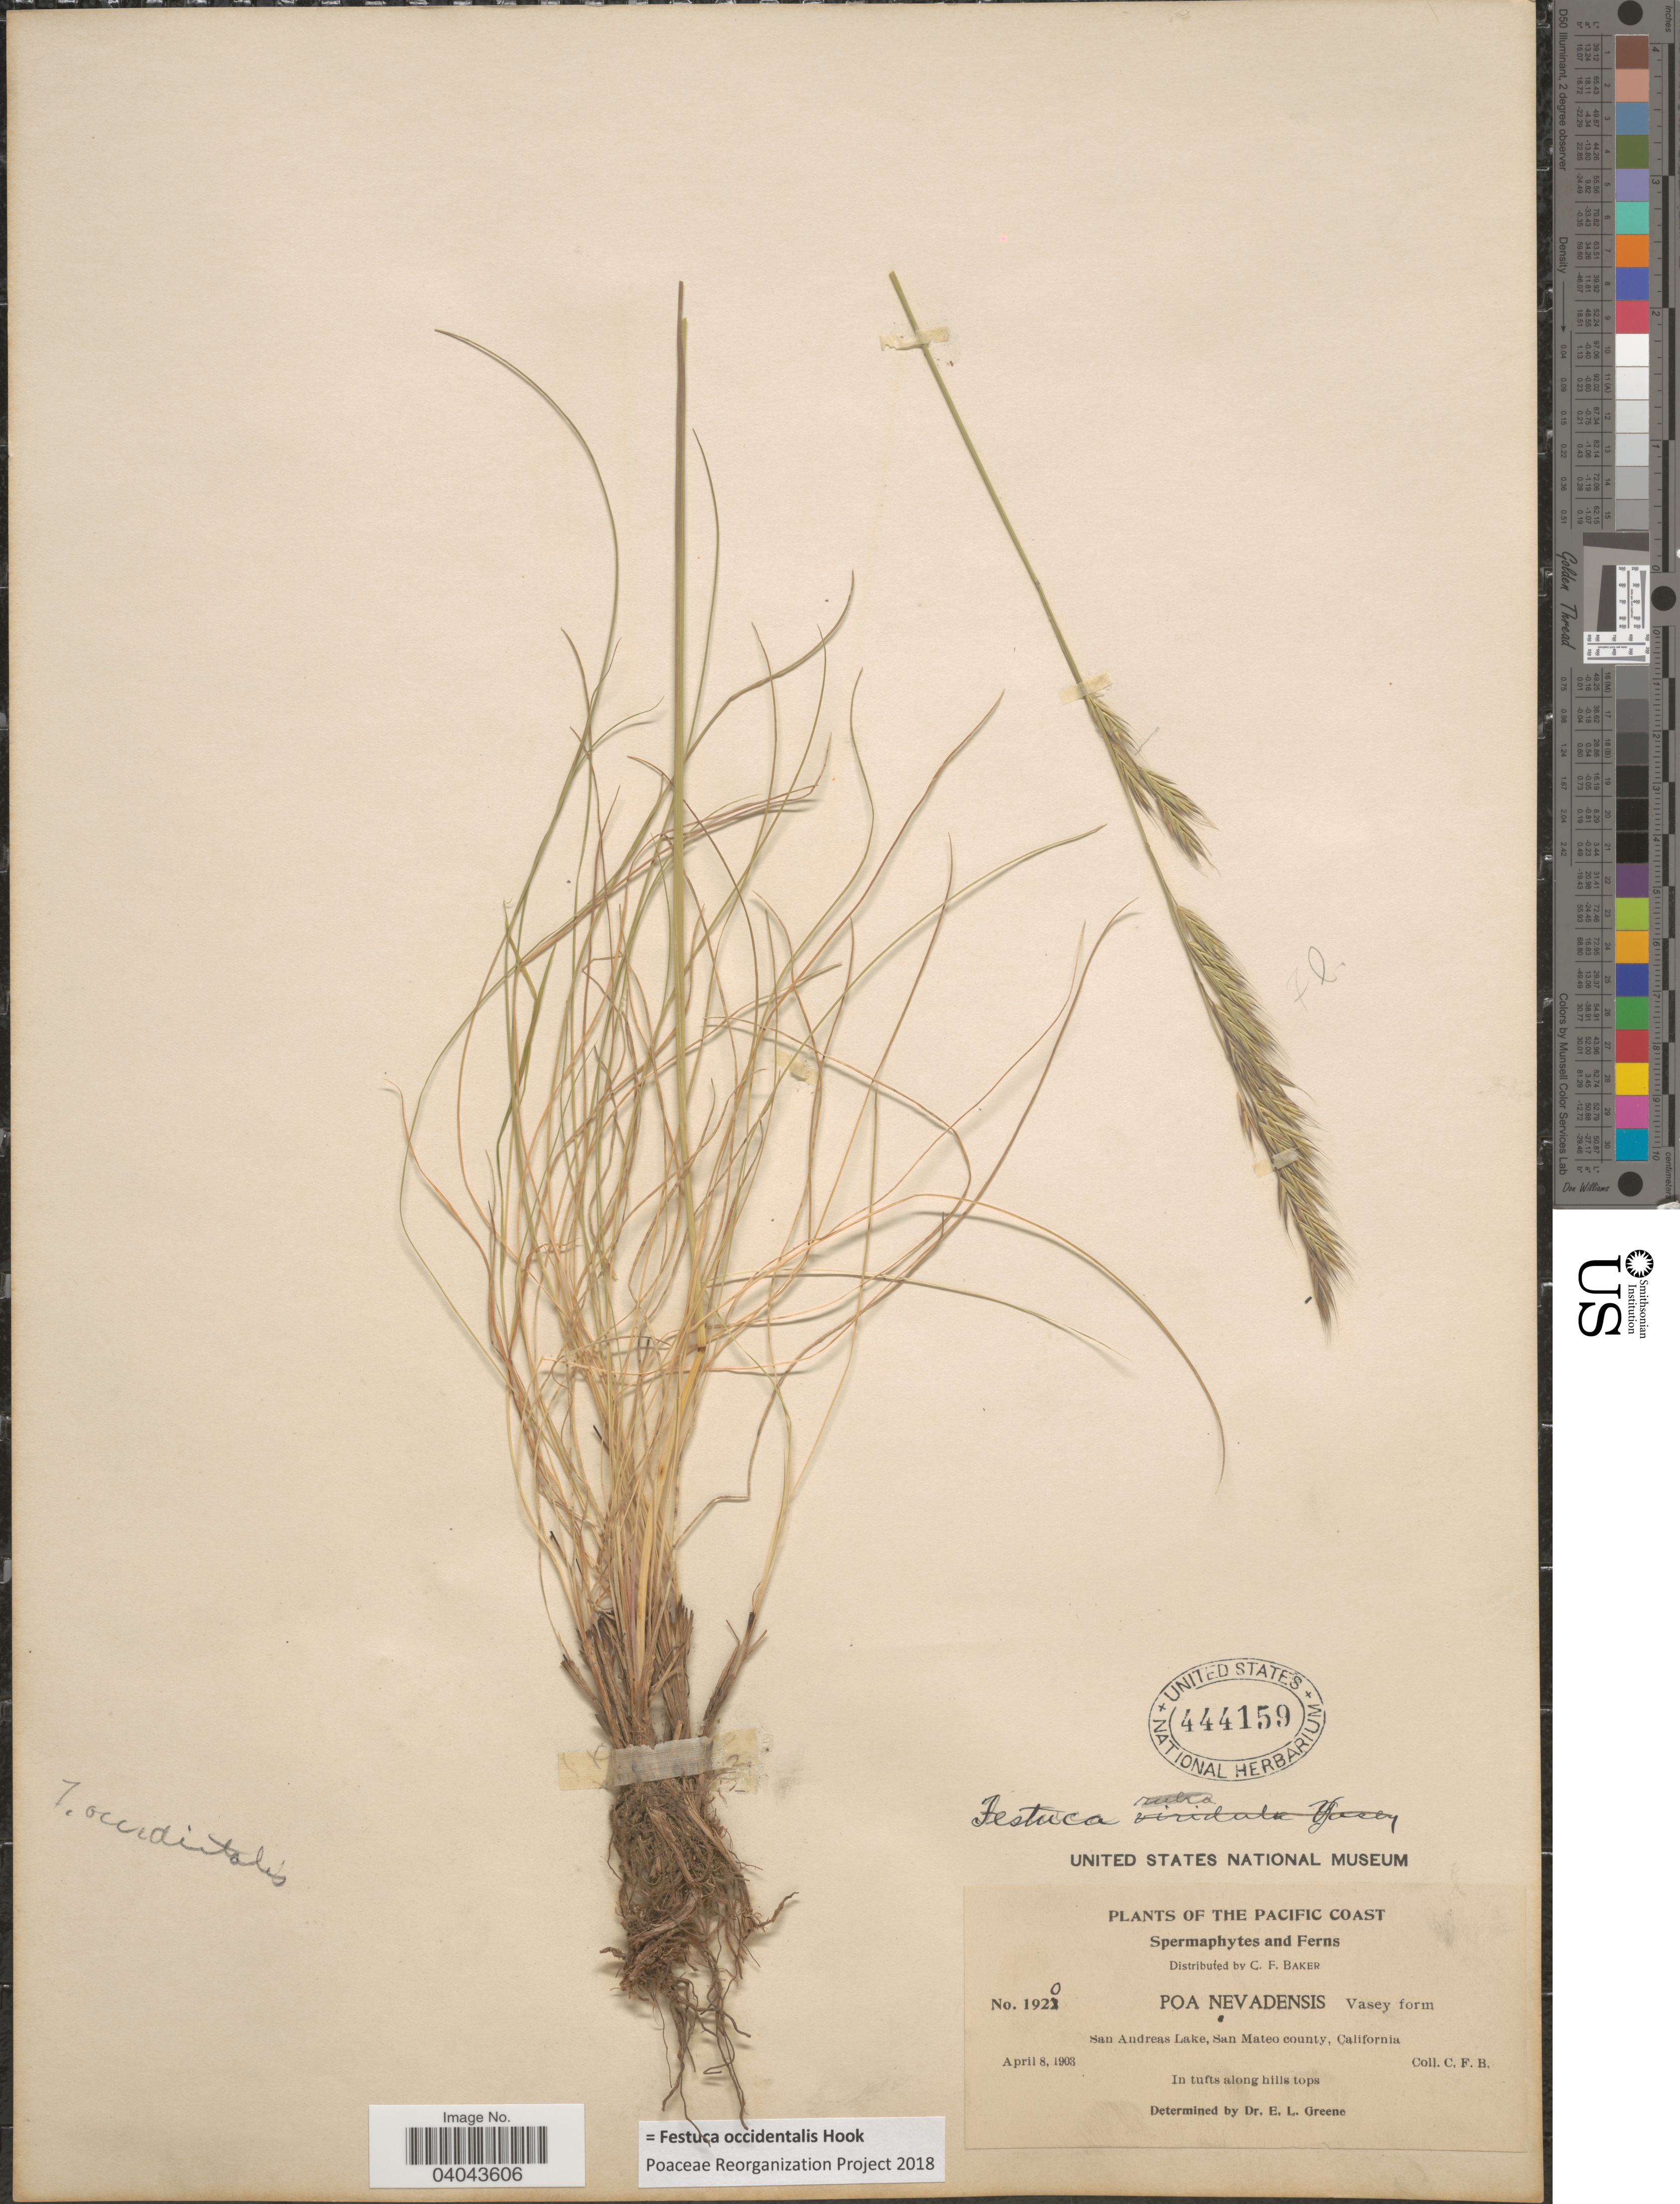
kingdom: Plantae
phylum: Tracheophyta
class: Liliopsida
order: Poales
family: Poaceae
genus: Festuca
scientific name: Festuca occidentalis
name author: Hook.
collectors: C. F. Baker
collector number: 1920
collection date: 1903-04-08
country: United States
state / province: California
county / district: San Mateo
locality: Pacific Coast. San Andreas lake, San Mateo county.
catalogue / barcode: US 444159